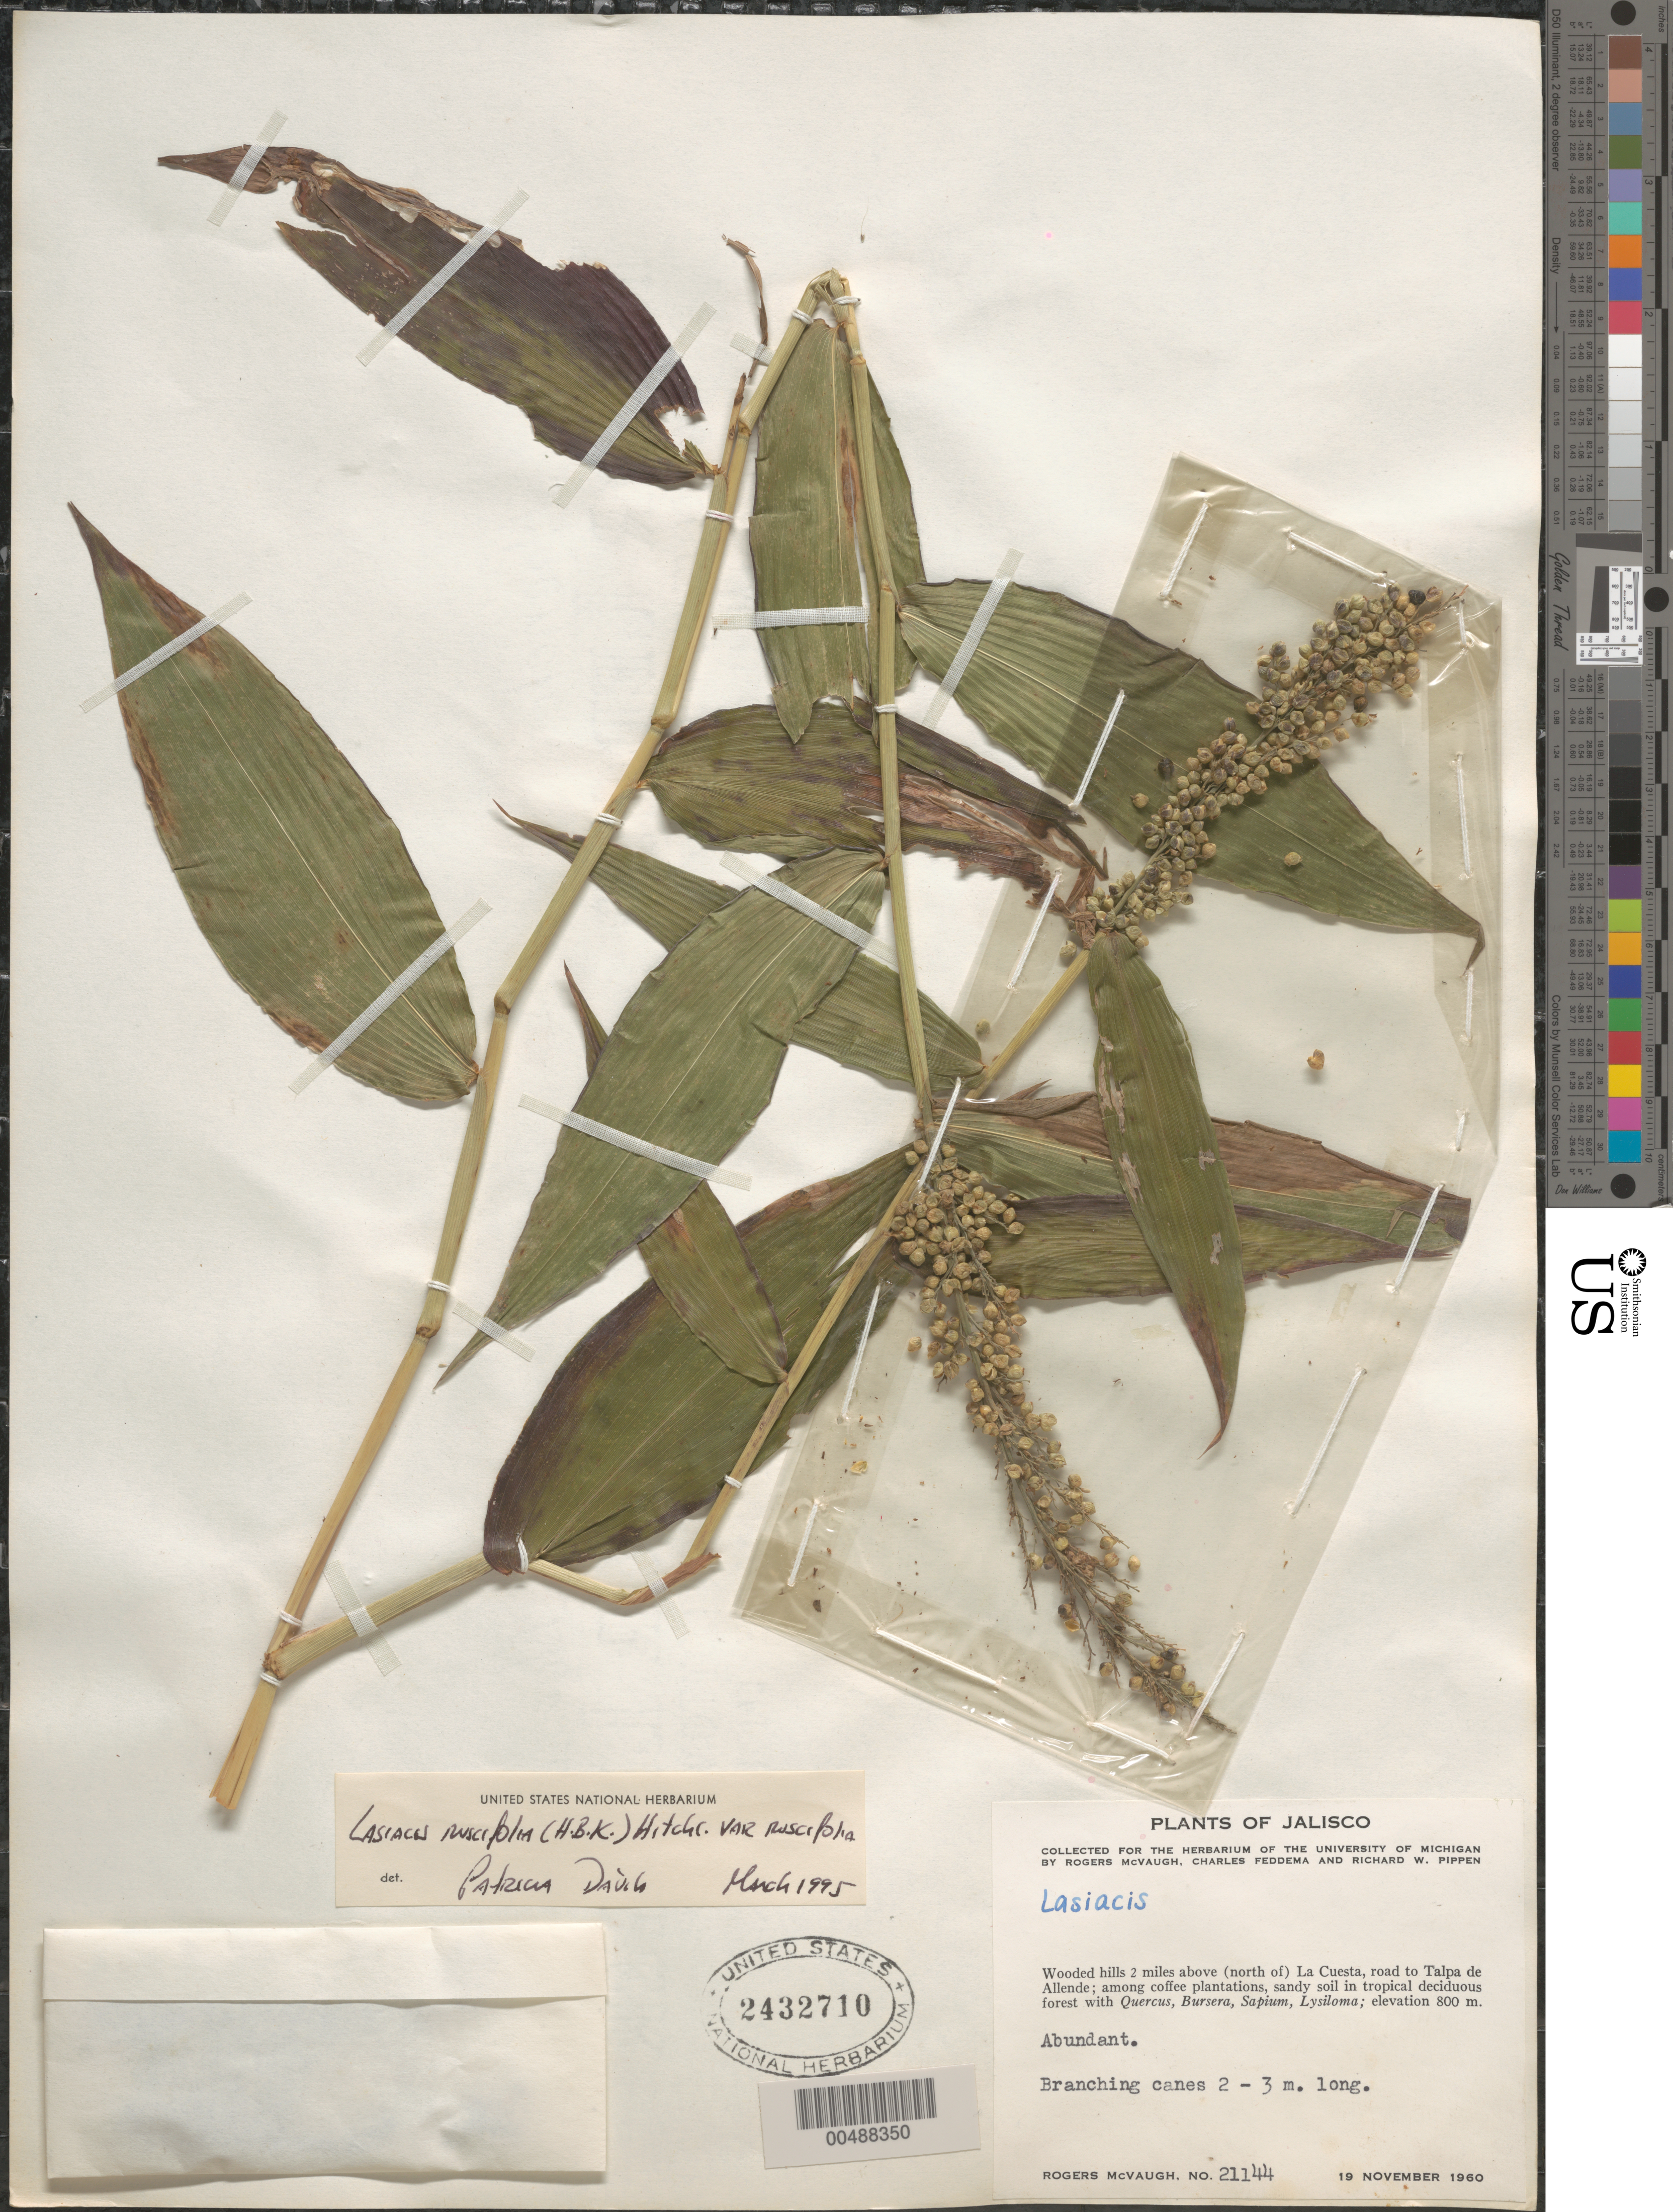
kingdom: Plantae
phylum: Tracheophyta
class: Liliopsida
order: Poales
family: Poaceae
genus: Lasiacis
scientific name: Lasiacis ruscifolia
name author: (Kunth) Hitchc.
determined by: Dávila, P. D.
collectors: R. McVaugh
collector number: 21144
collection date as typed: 19 Nov 1960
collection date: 1960-11-19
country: Mexico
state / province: Jalisco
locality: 2 mi above (N of) La Cuesta, rd to Talpa de Allende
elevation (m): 800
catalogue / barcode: US 2432710